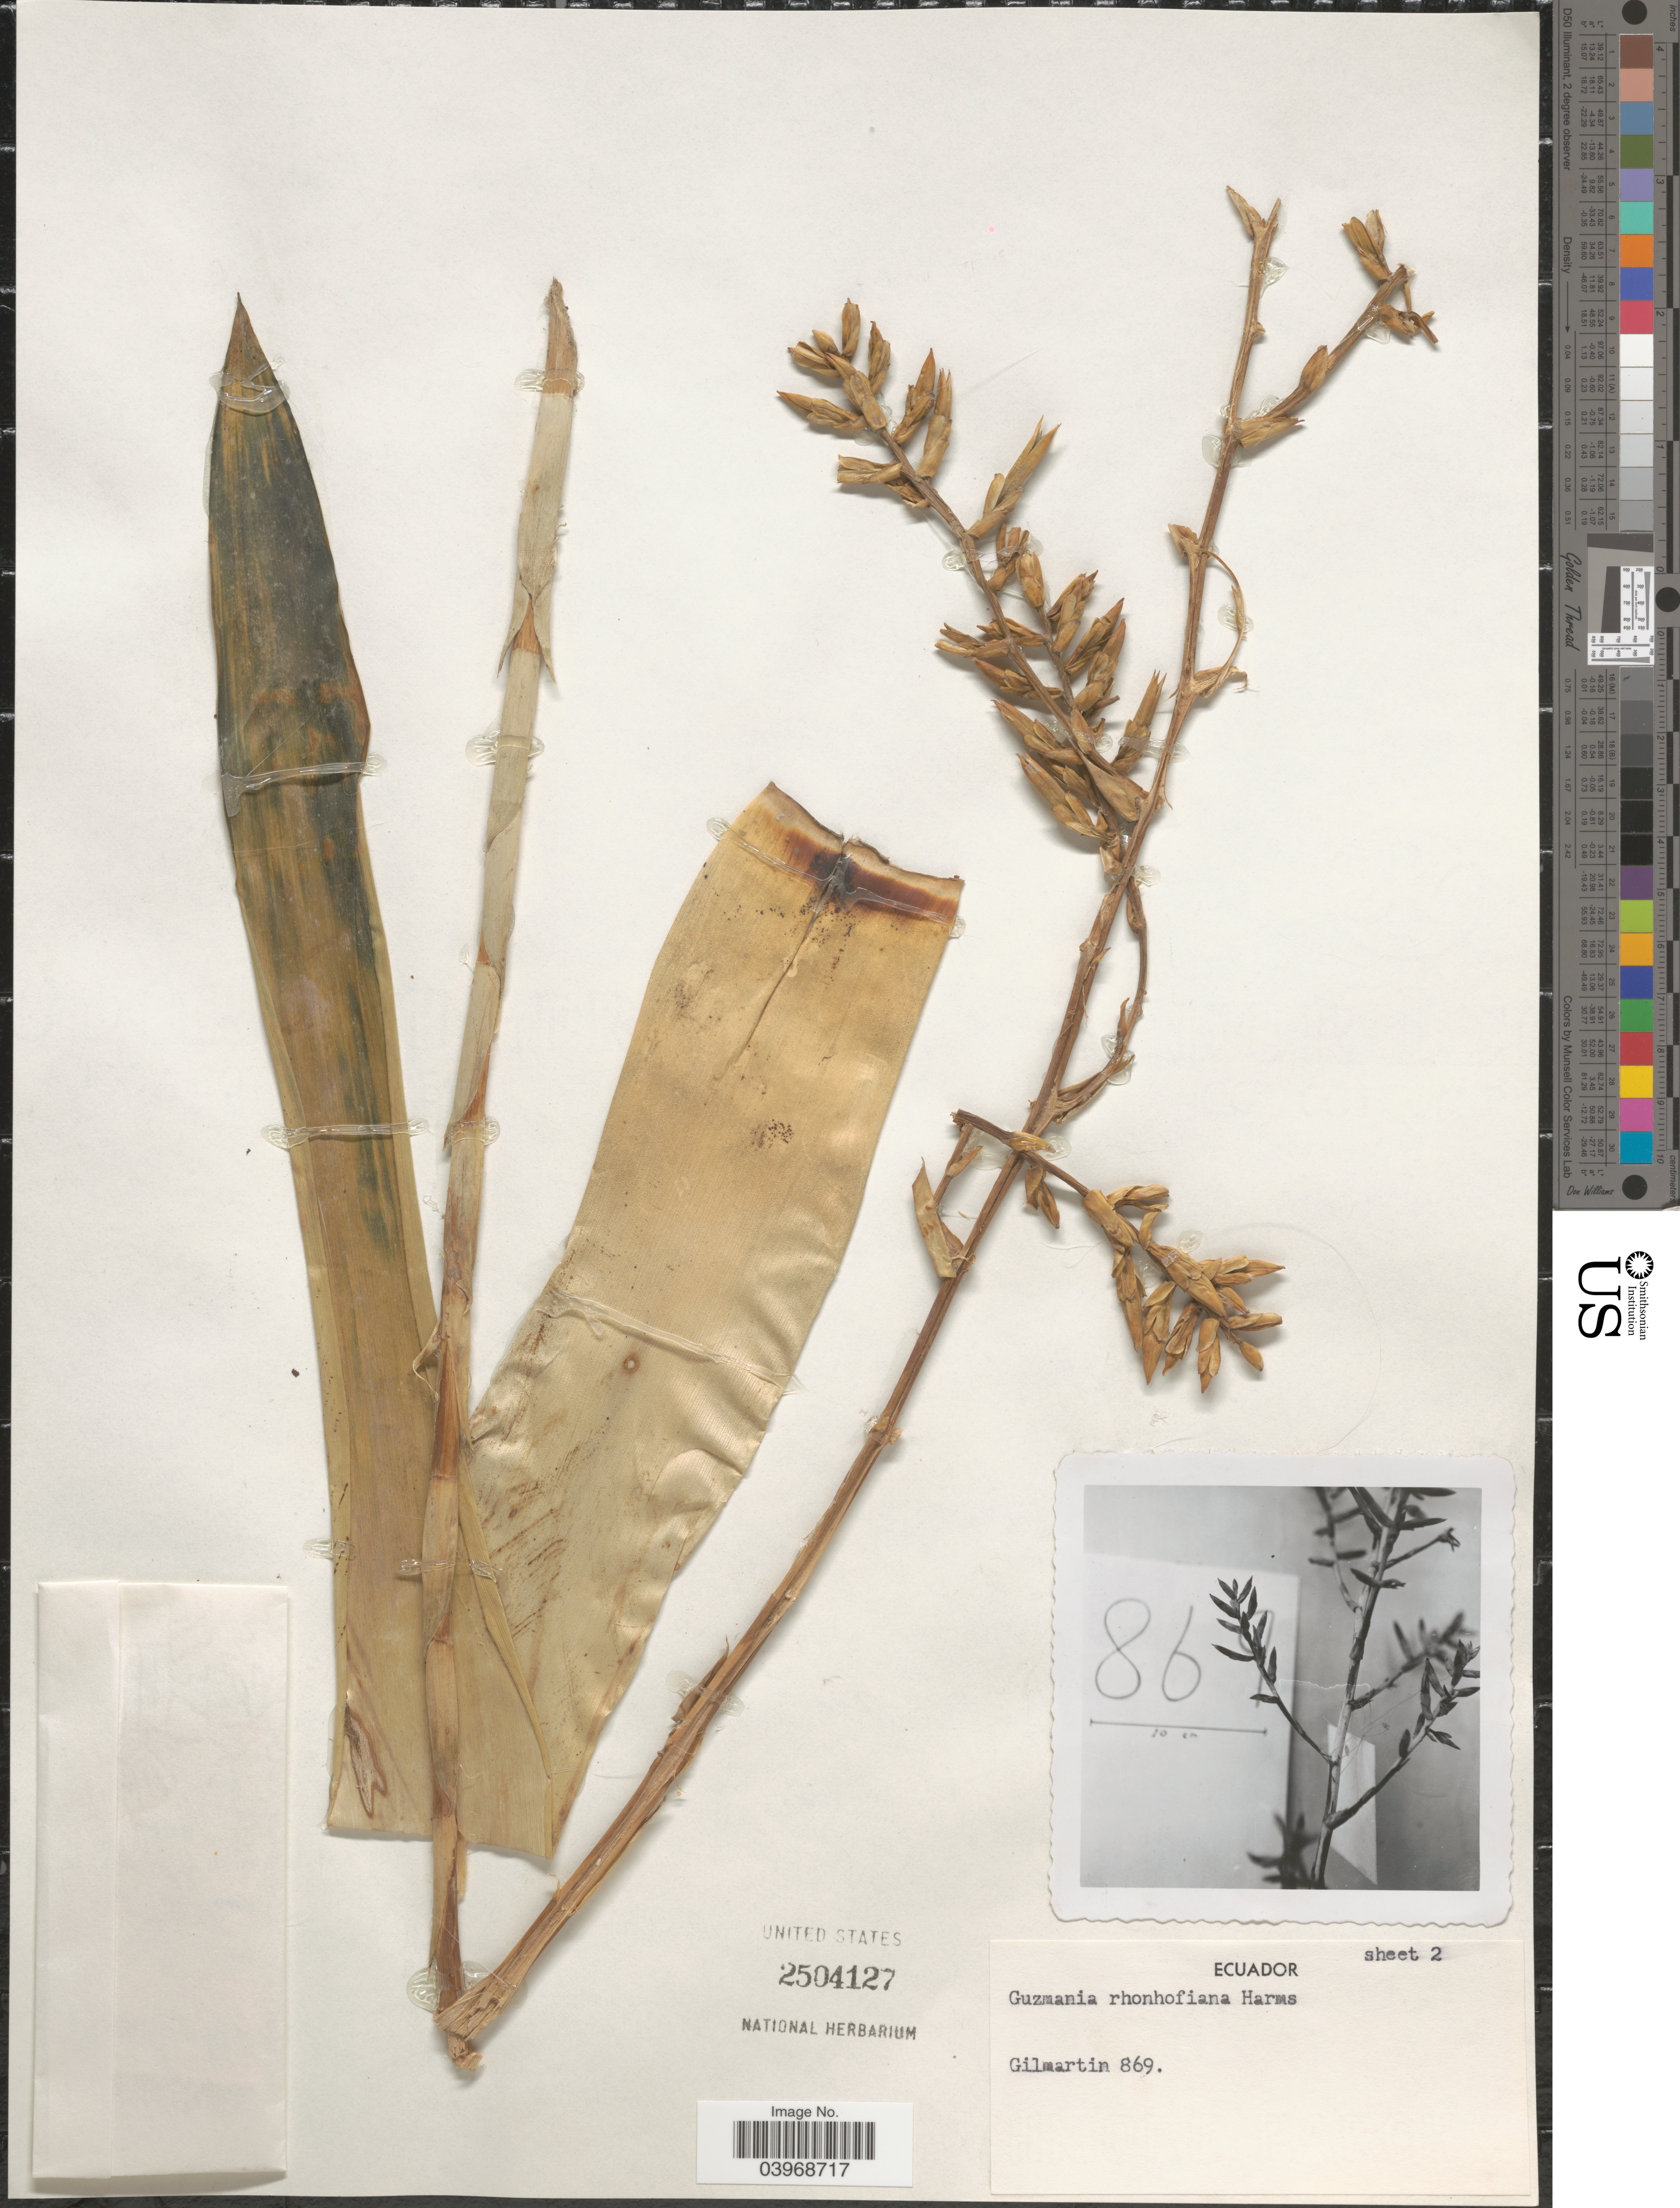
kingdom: Plantae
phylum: Tracheophyta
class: Liliopsida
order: Poales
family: Bromeliaceae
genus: Guzmania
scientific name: Guzmania rhonhofiana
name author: Harms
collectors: Gilmartin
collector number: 869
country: Ecuador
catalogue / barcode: US 2504127